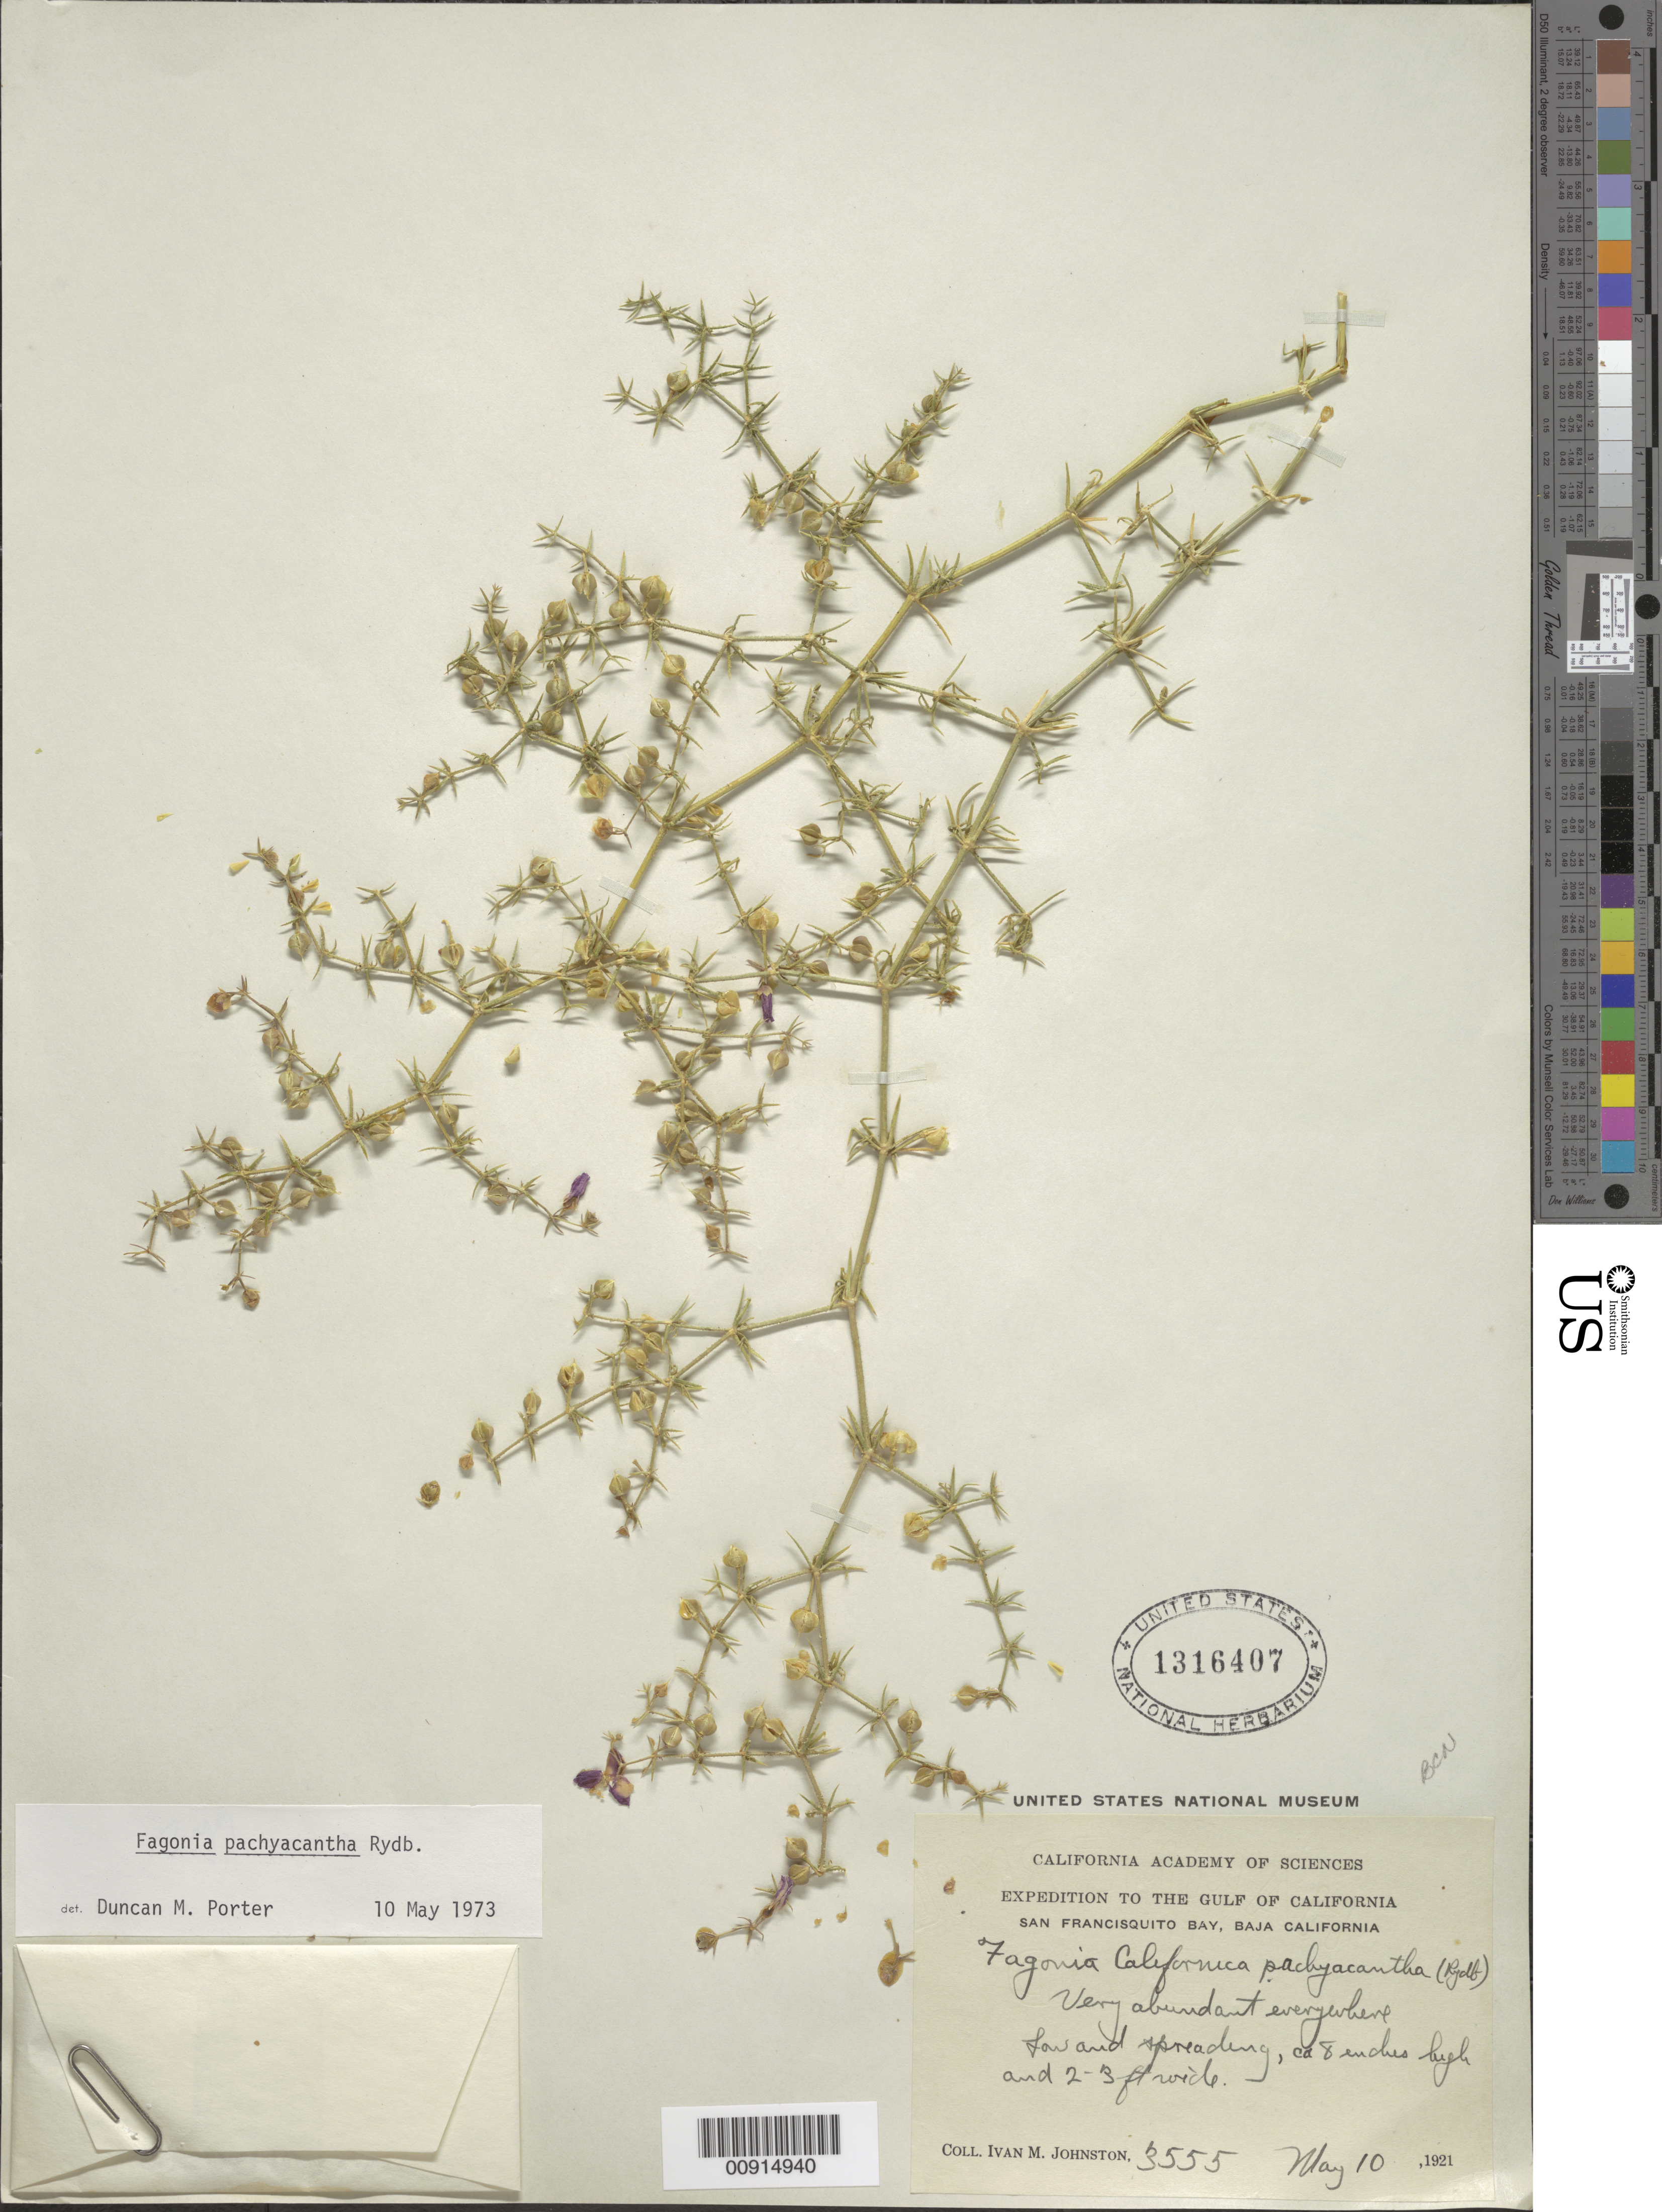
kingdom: Plantae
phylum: Tracheophyta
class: Magnoliopsida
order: Zygophyllales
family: Zygophyllaceae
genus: Fagonia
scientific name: Fagonia pachyacantha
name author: Rydb.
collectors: I.M. Johnston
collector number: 3555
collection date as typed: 10 May 1921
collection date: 1921-05-10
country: Mexico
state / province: Baja California Norte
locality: San Francisquito Bay, Baja California.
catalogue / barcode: US 1316407